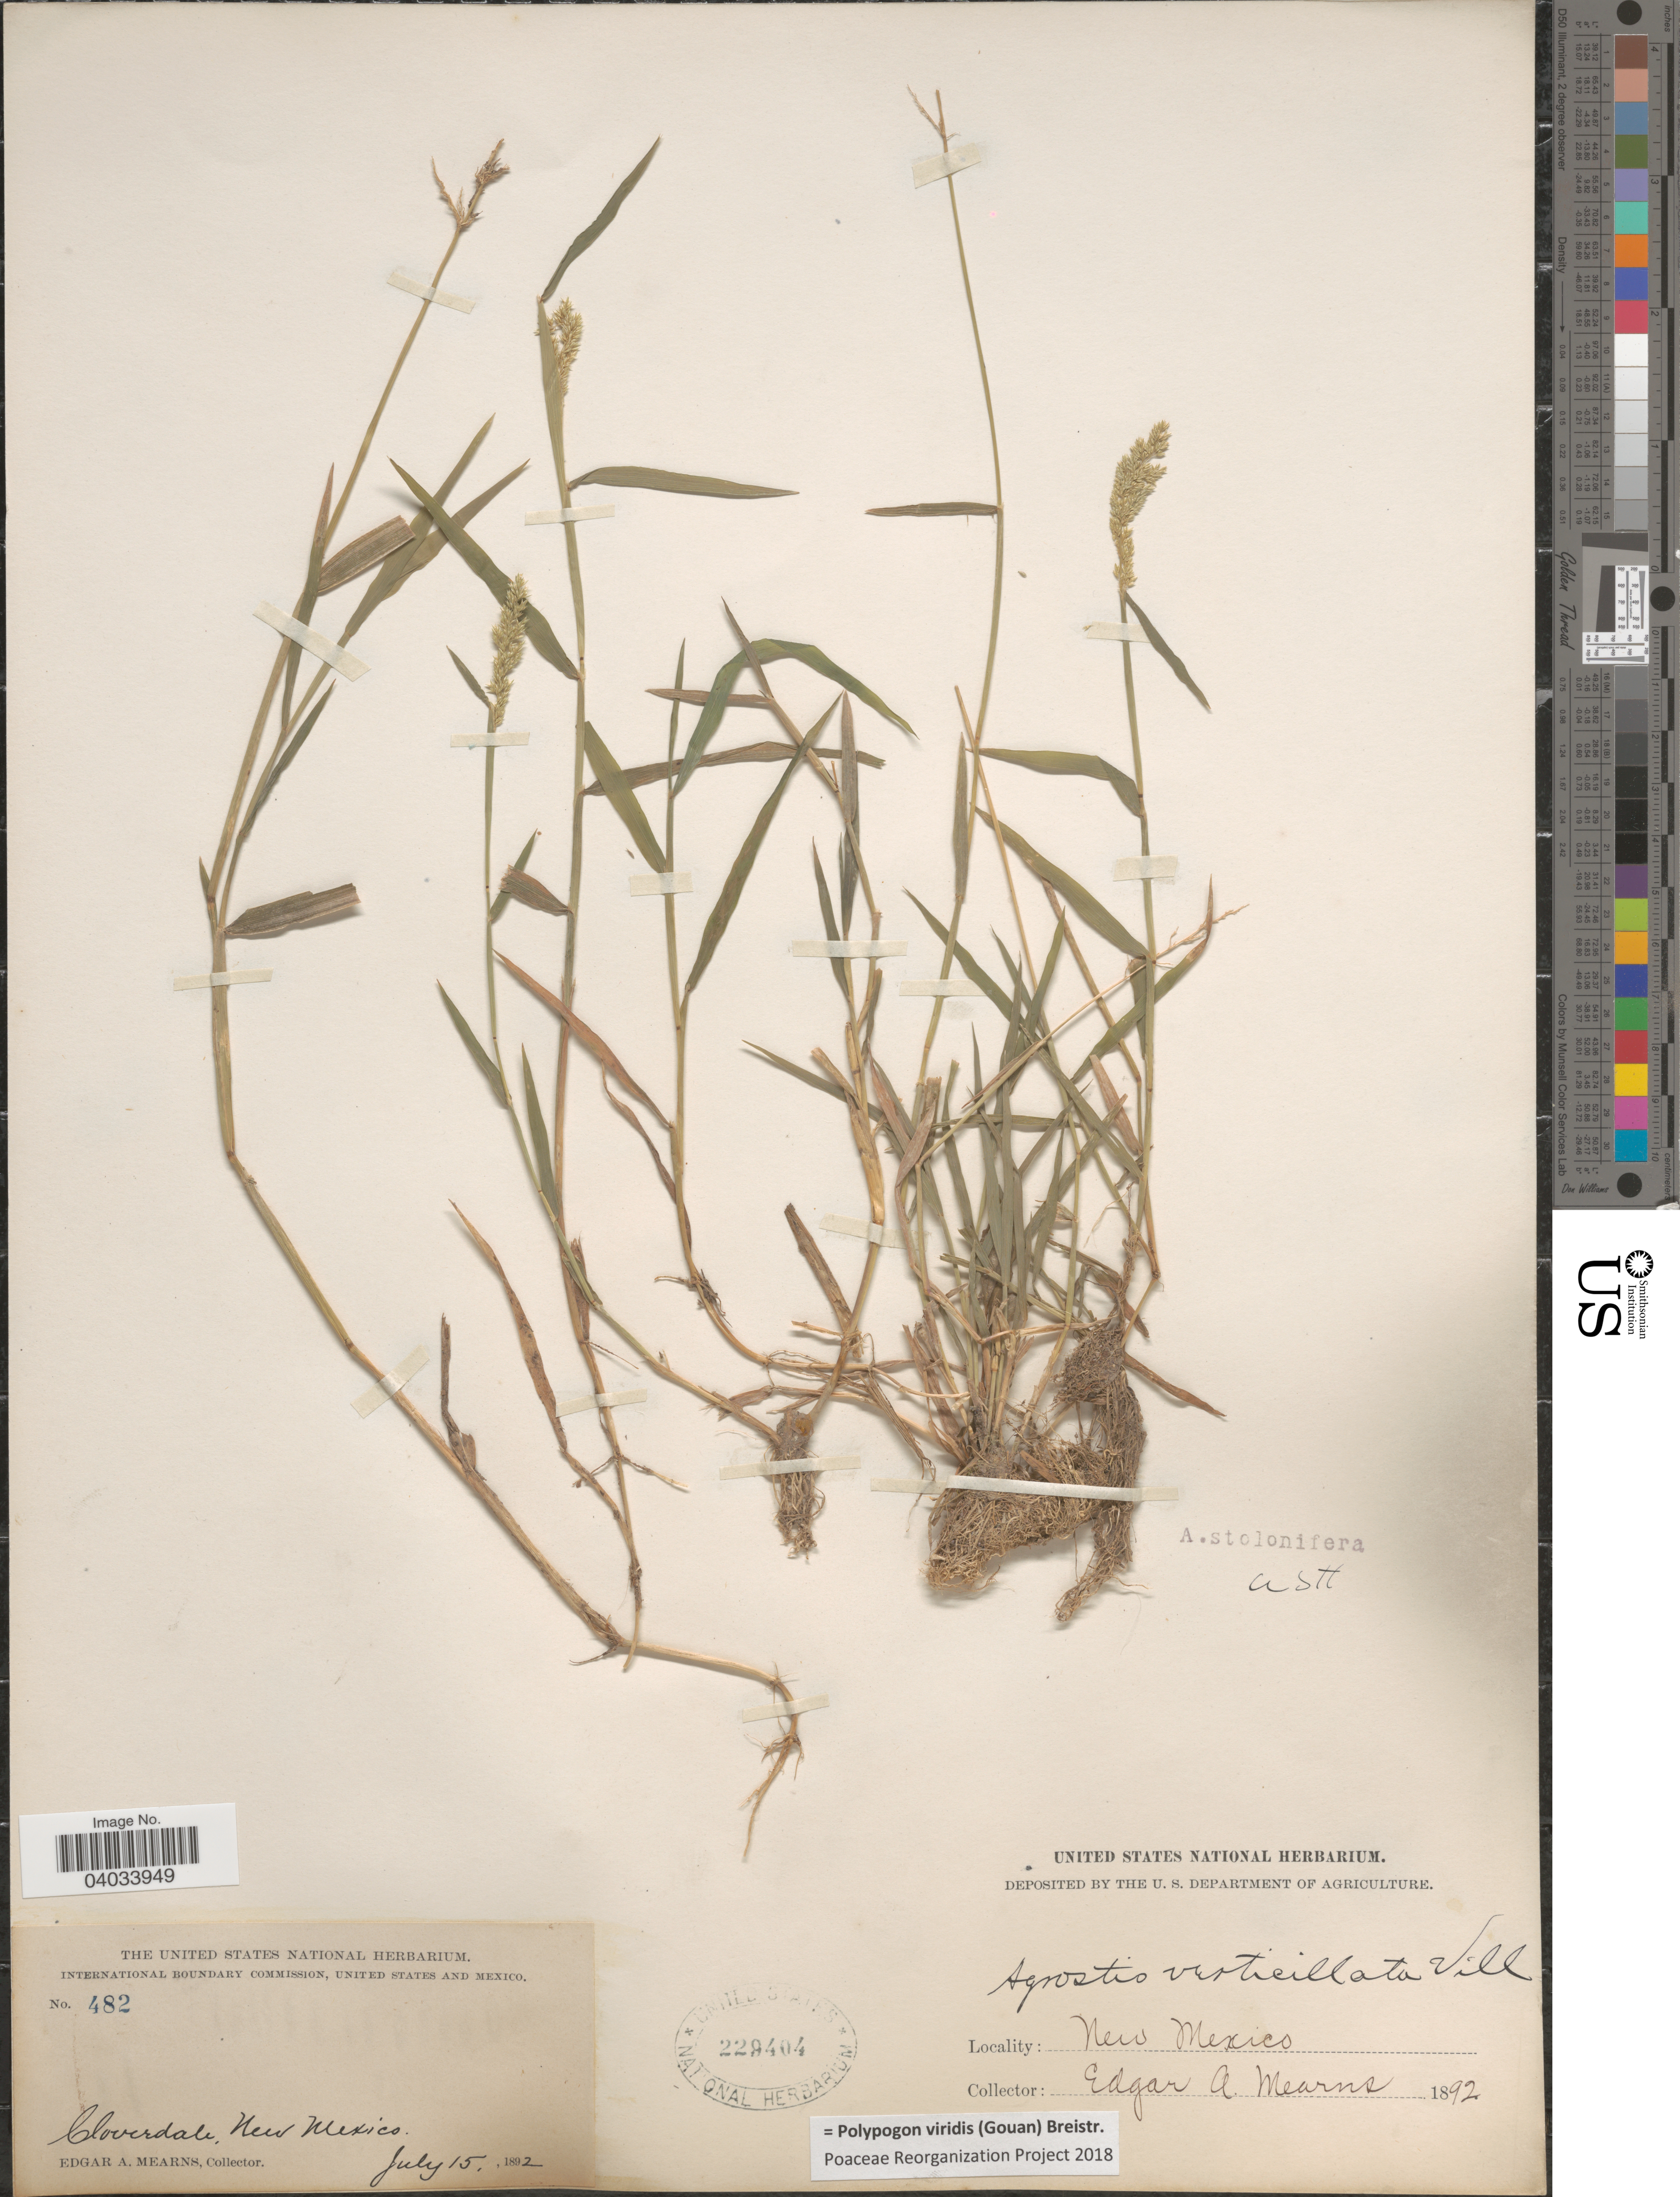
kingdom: Plantae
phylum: Tracheophyta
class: Liliopsida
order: Poales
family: Poaceae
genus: Polypogon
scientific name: Polypogon viridis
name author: (Gouan) Breistroffer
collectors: E. A. Mearns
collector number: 482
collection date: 1892-07-15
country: United States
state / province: New Mexico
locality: Cloverdale.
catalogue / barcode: US 229404